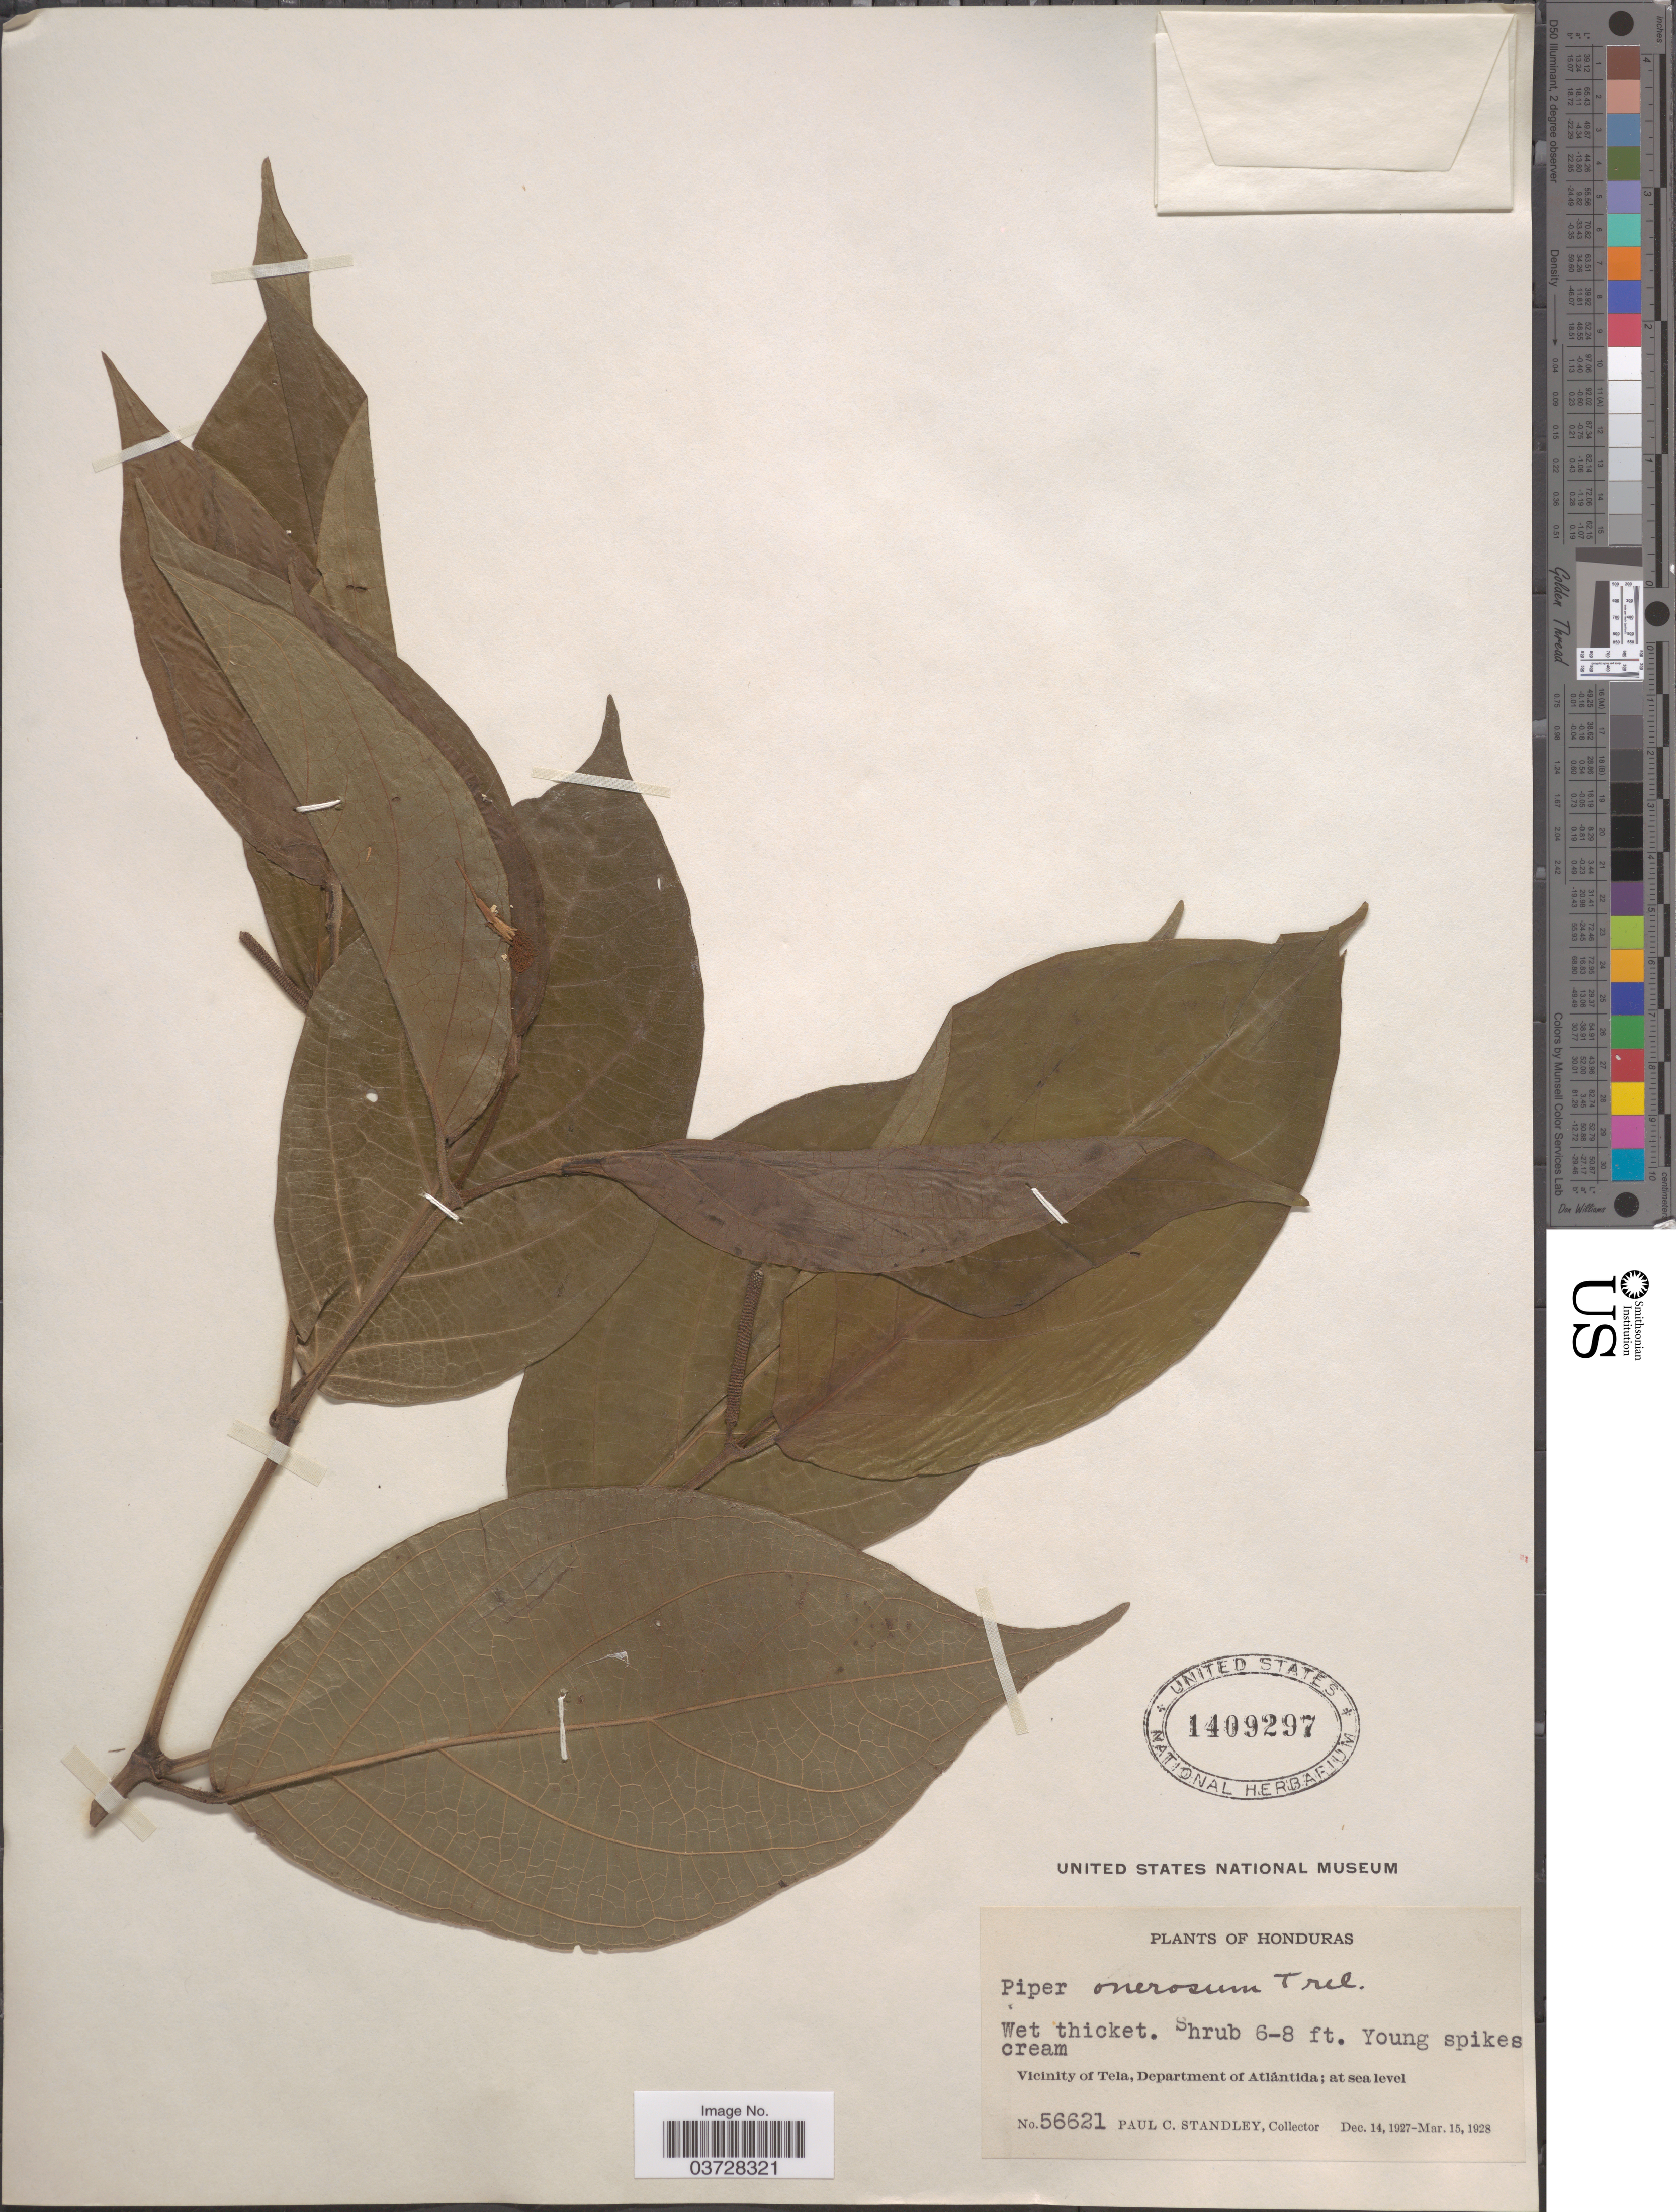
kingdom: Plantae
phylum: Tracheophyta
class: Magnoliopsida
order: Piperales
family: Piperaceae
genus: Piper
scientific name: Piper onerosum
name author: Trel.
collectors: P. C. Standley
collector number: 56621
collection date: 1927-12-14/1928-03-15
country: Honduras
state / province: Atlantida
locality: Vicinity of Tela, Department of Atlántida.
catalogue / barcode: US 1409297